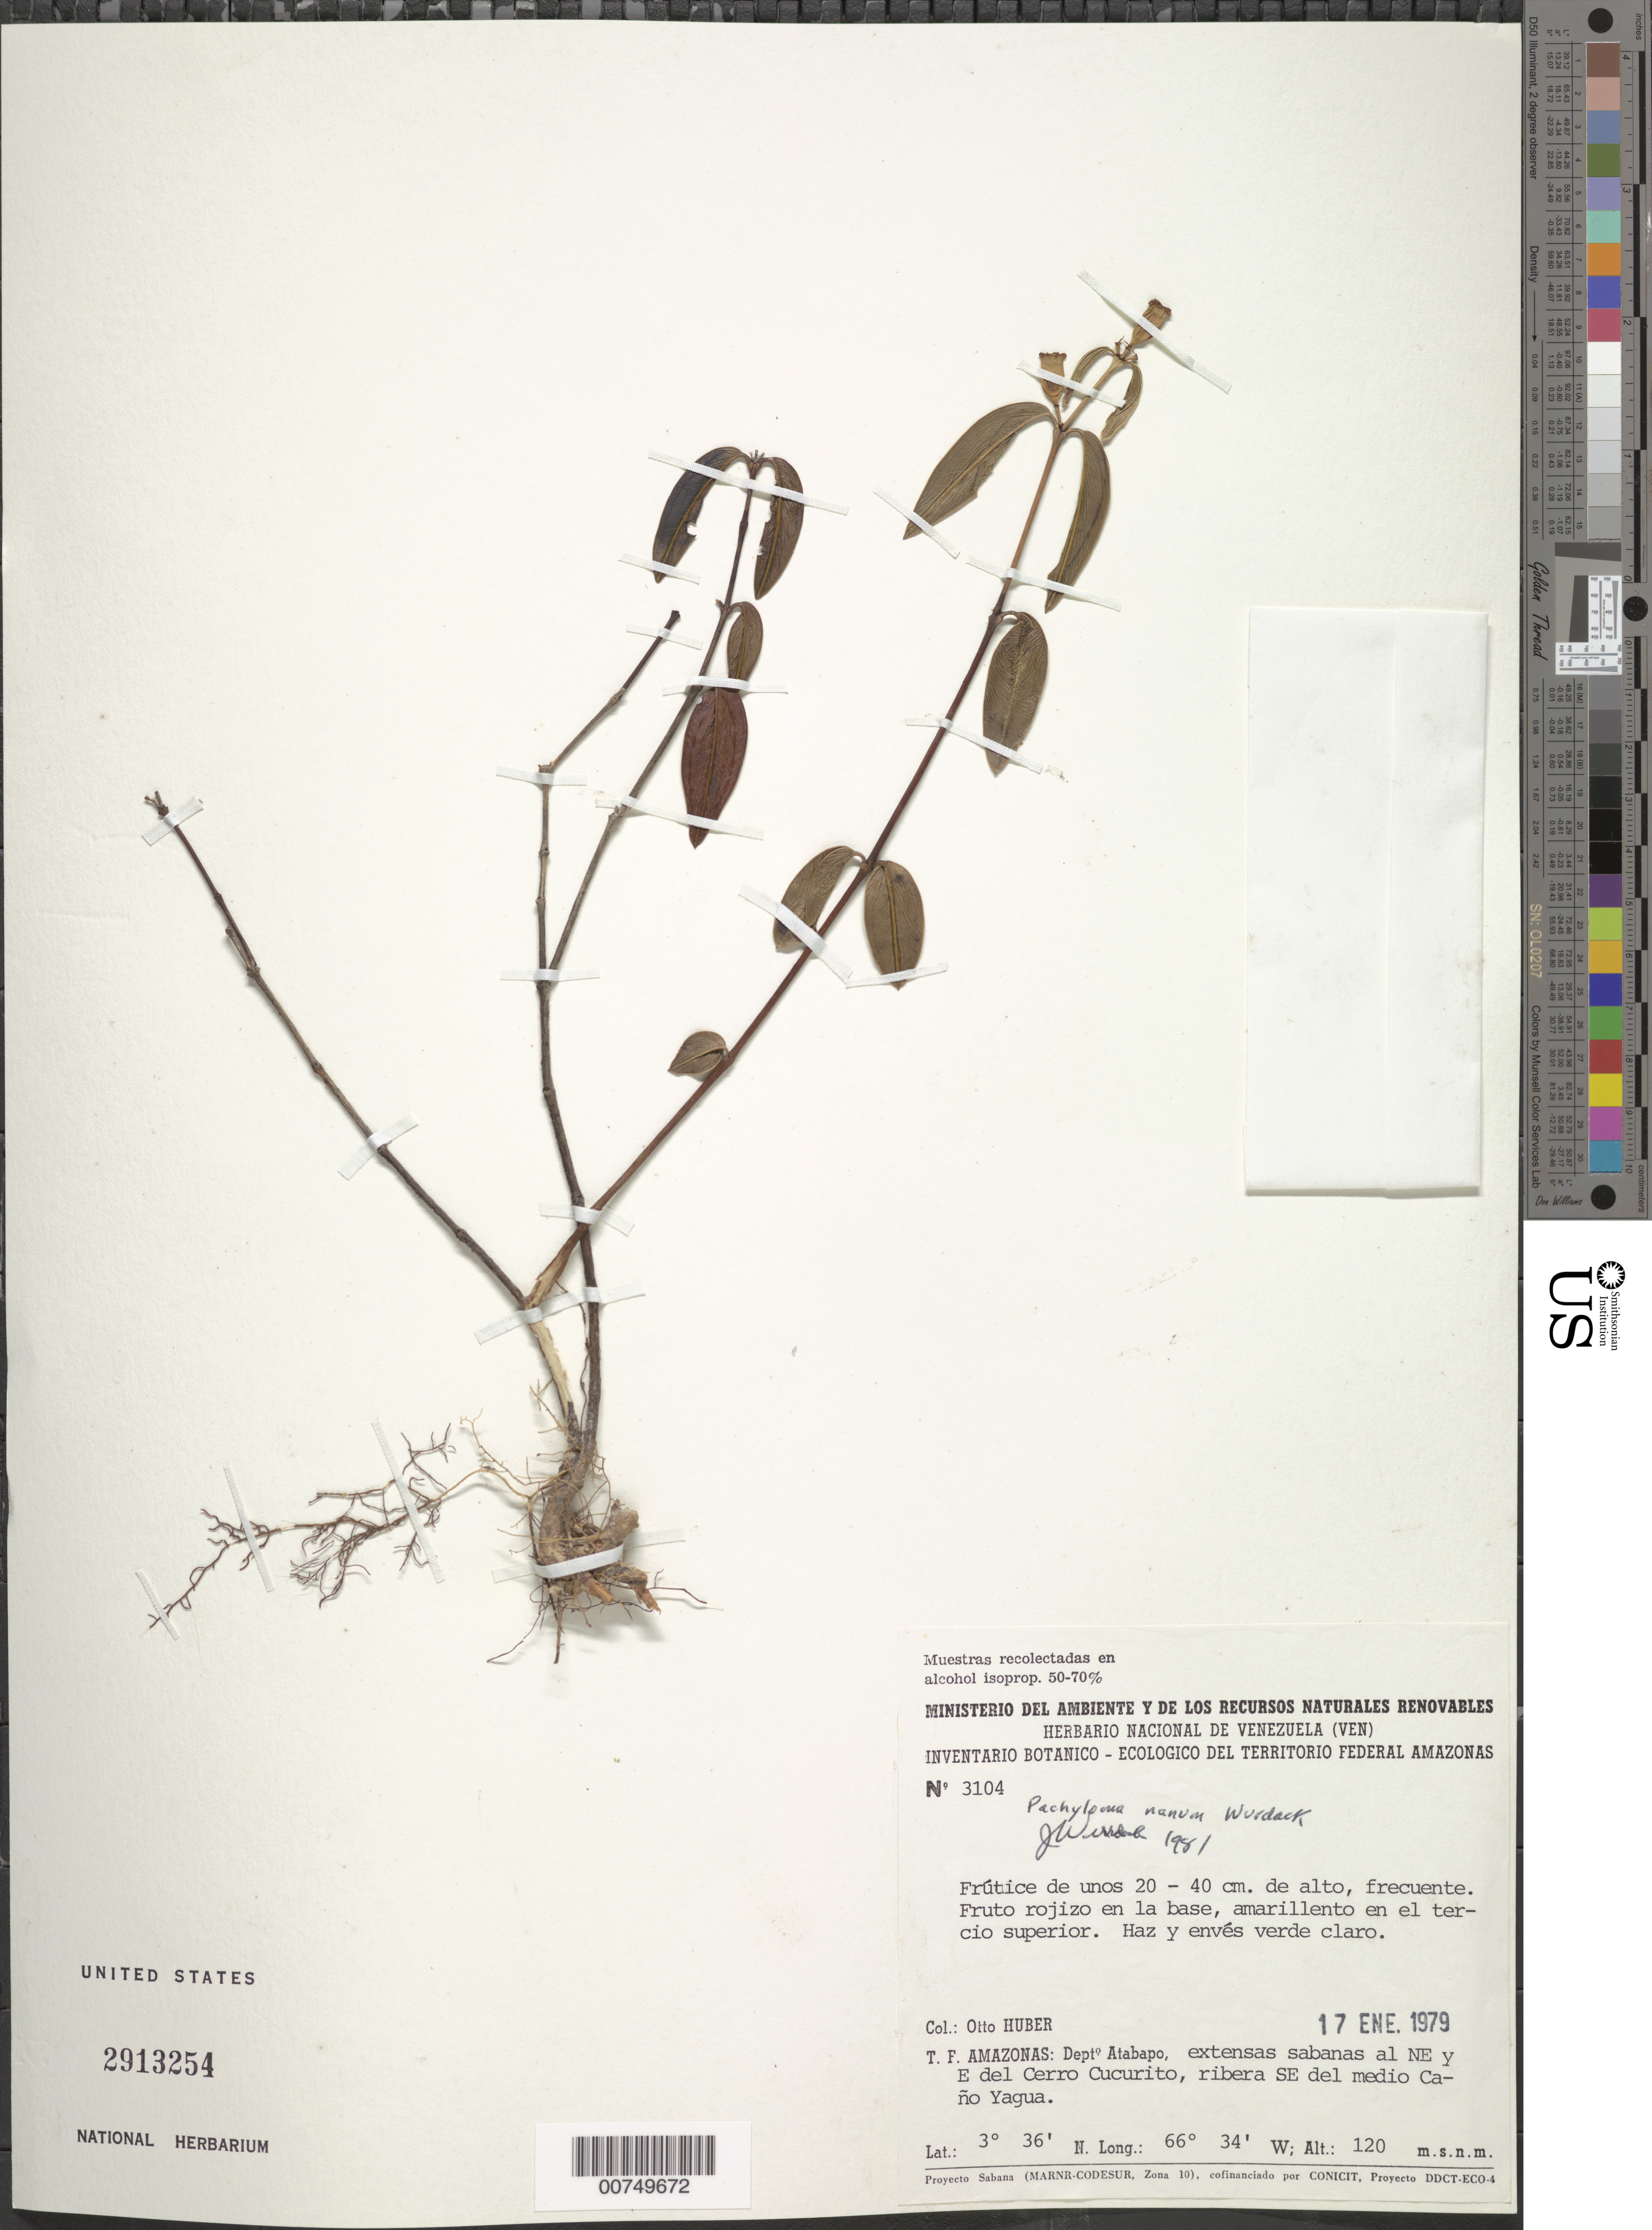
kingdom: Plantae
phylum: Tracheophyta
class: Magnoliopsida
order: Myrtales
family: Melastomataceae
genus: Pachyloma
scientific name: Pachyloma nanum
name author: Wurdack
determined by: Wurdack, John J., (US), US (UNITED STATES)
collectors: O. Huber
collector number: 3104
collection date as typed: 17-Jan-79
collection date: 1979-01-17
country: Venezuela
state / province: Amazonas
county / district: Atabapo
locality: Cerro Cururito, al NE, SE del Caño Yagua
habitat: Savanna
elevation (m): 120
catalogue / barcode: US 2913254